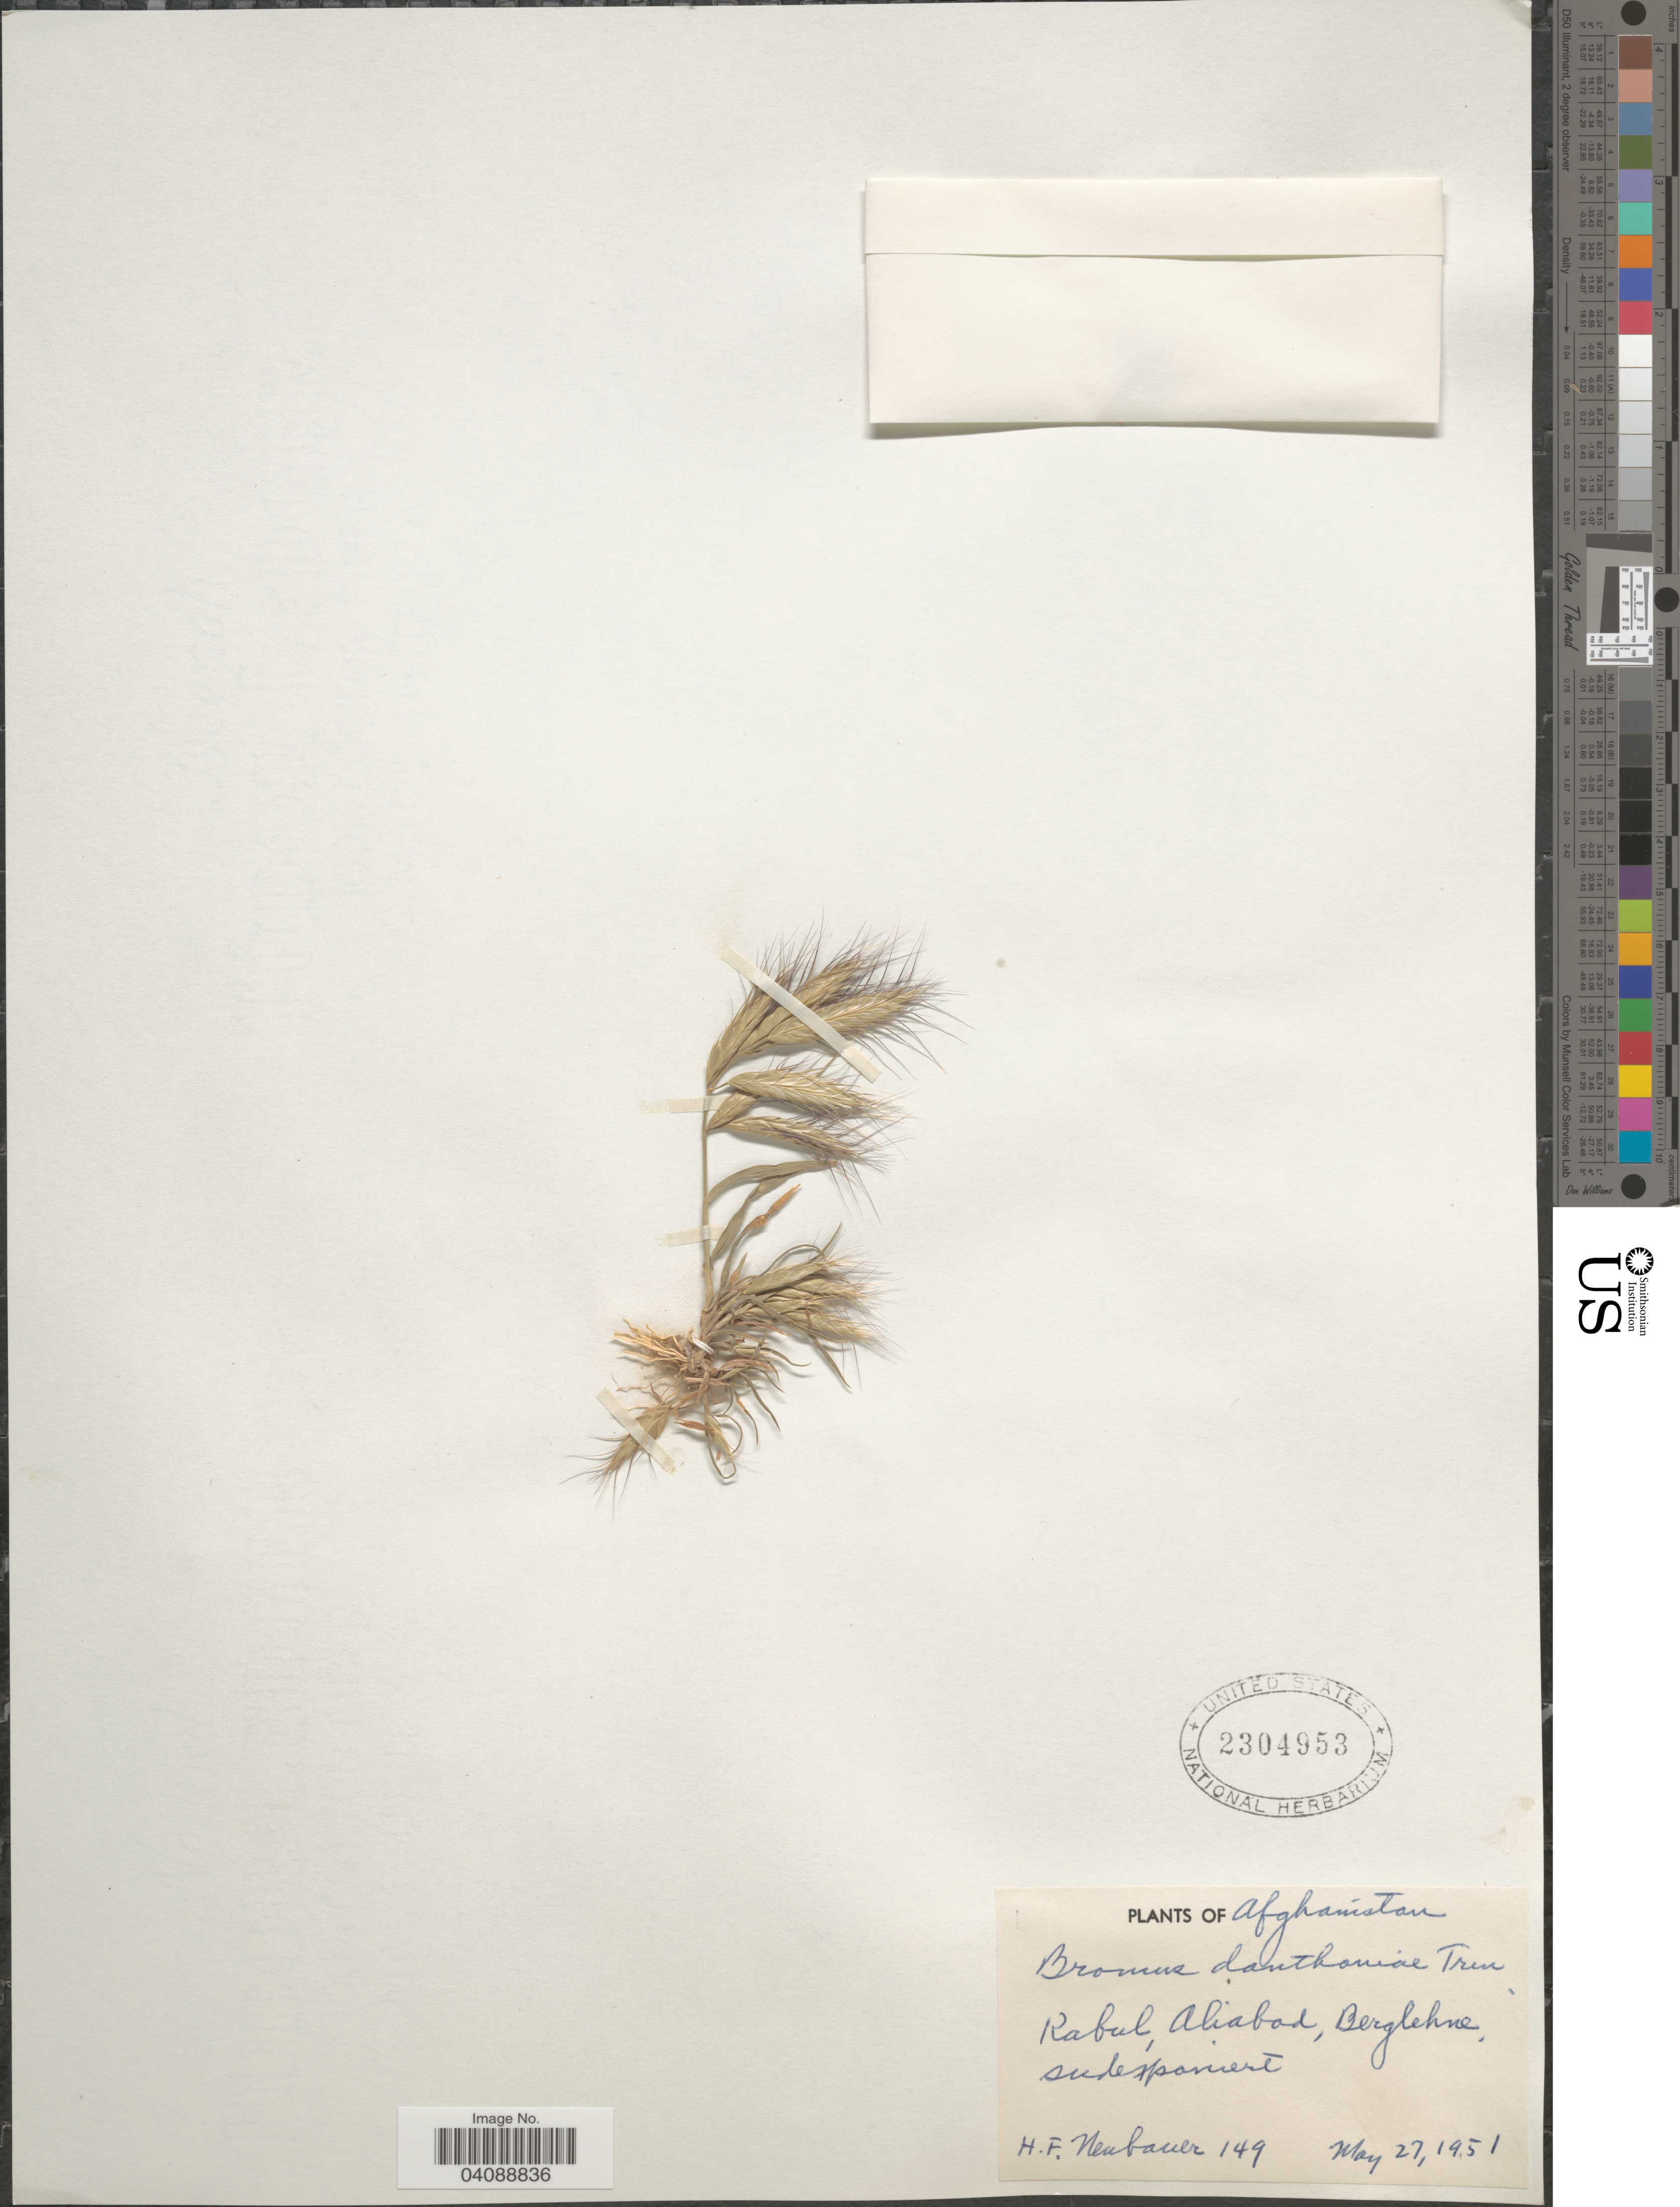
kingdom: Plantae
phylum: Tracheophyta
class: Liliopsida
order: Poales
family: Poaceae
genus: Bromus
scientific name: Bromus danthoniae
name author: Trin. ex C.A. Mey.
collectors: H. Neubauer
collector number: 149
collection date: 1951-05-27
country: Afghanistan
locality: Rabul, Aliabad, Berglehne.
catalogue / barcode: US 2304953